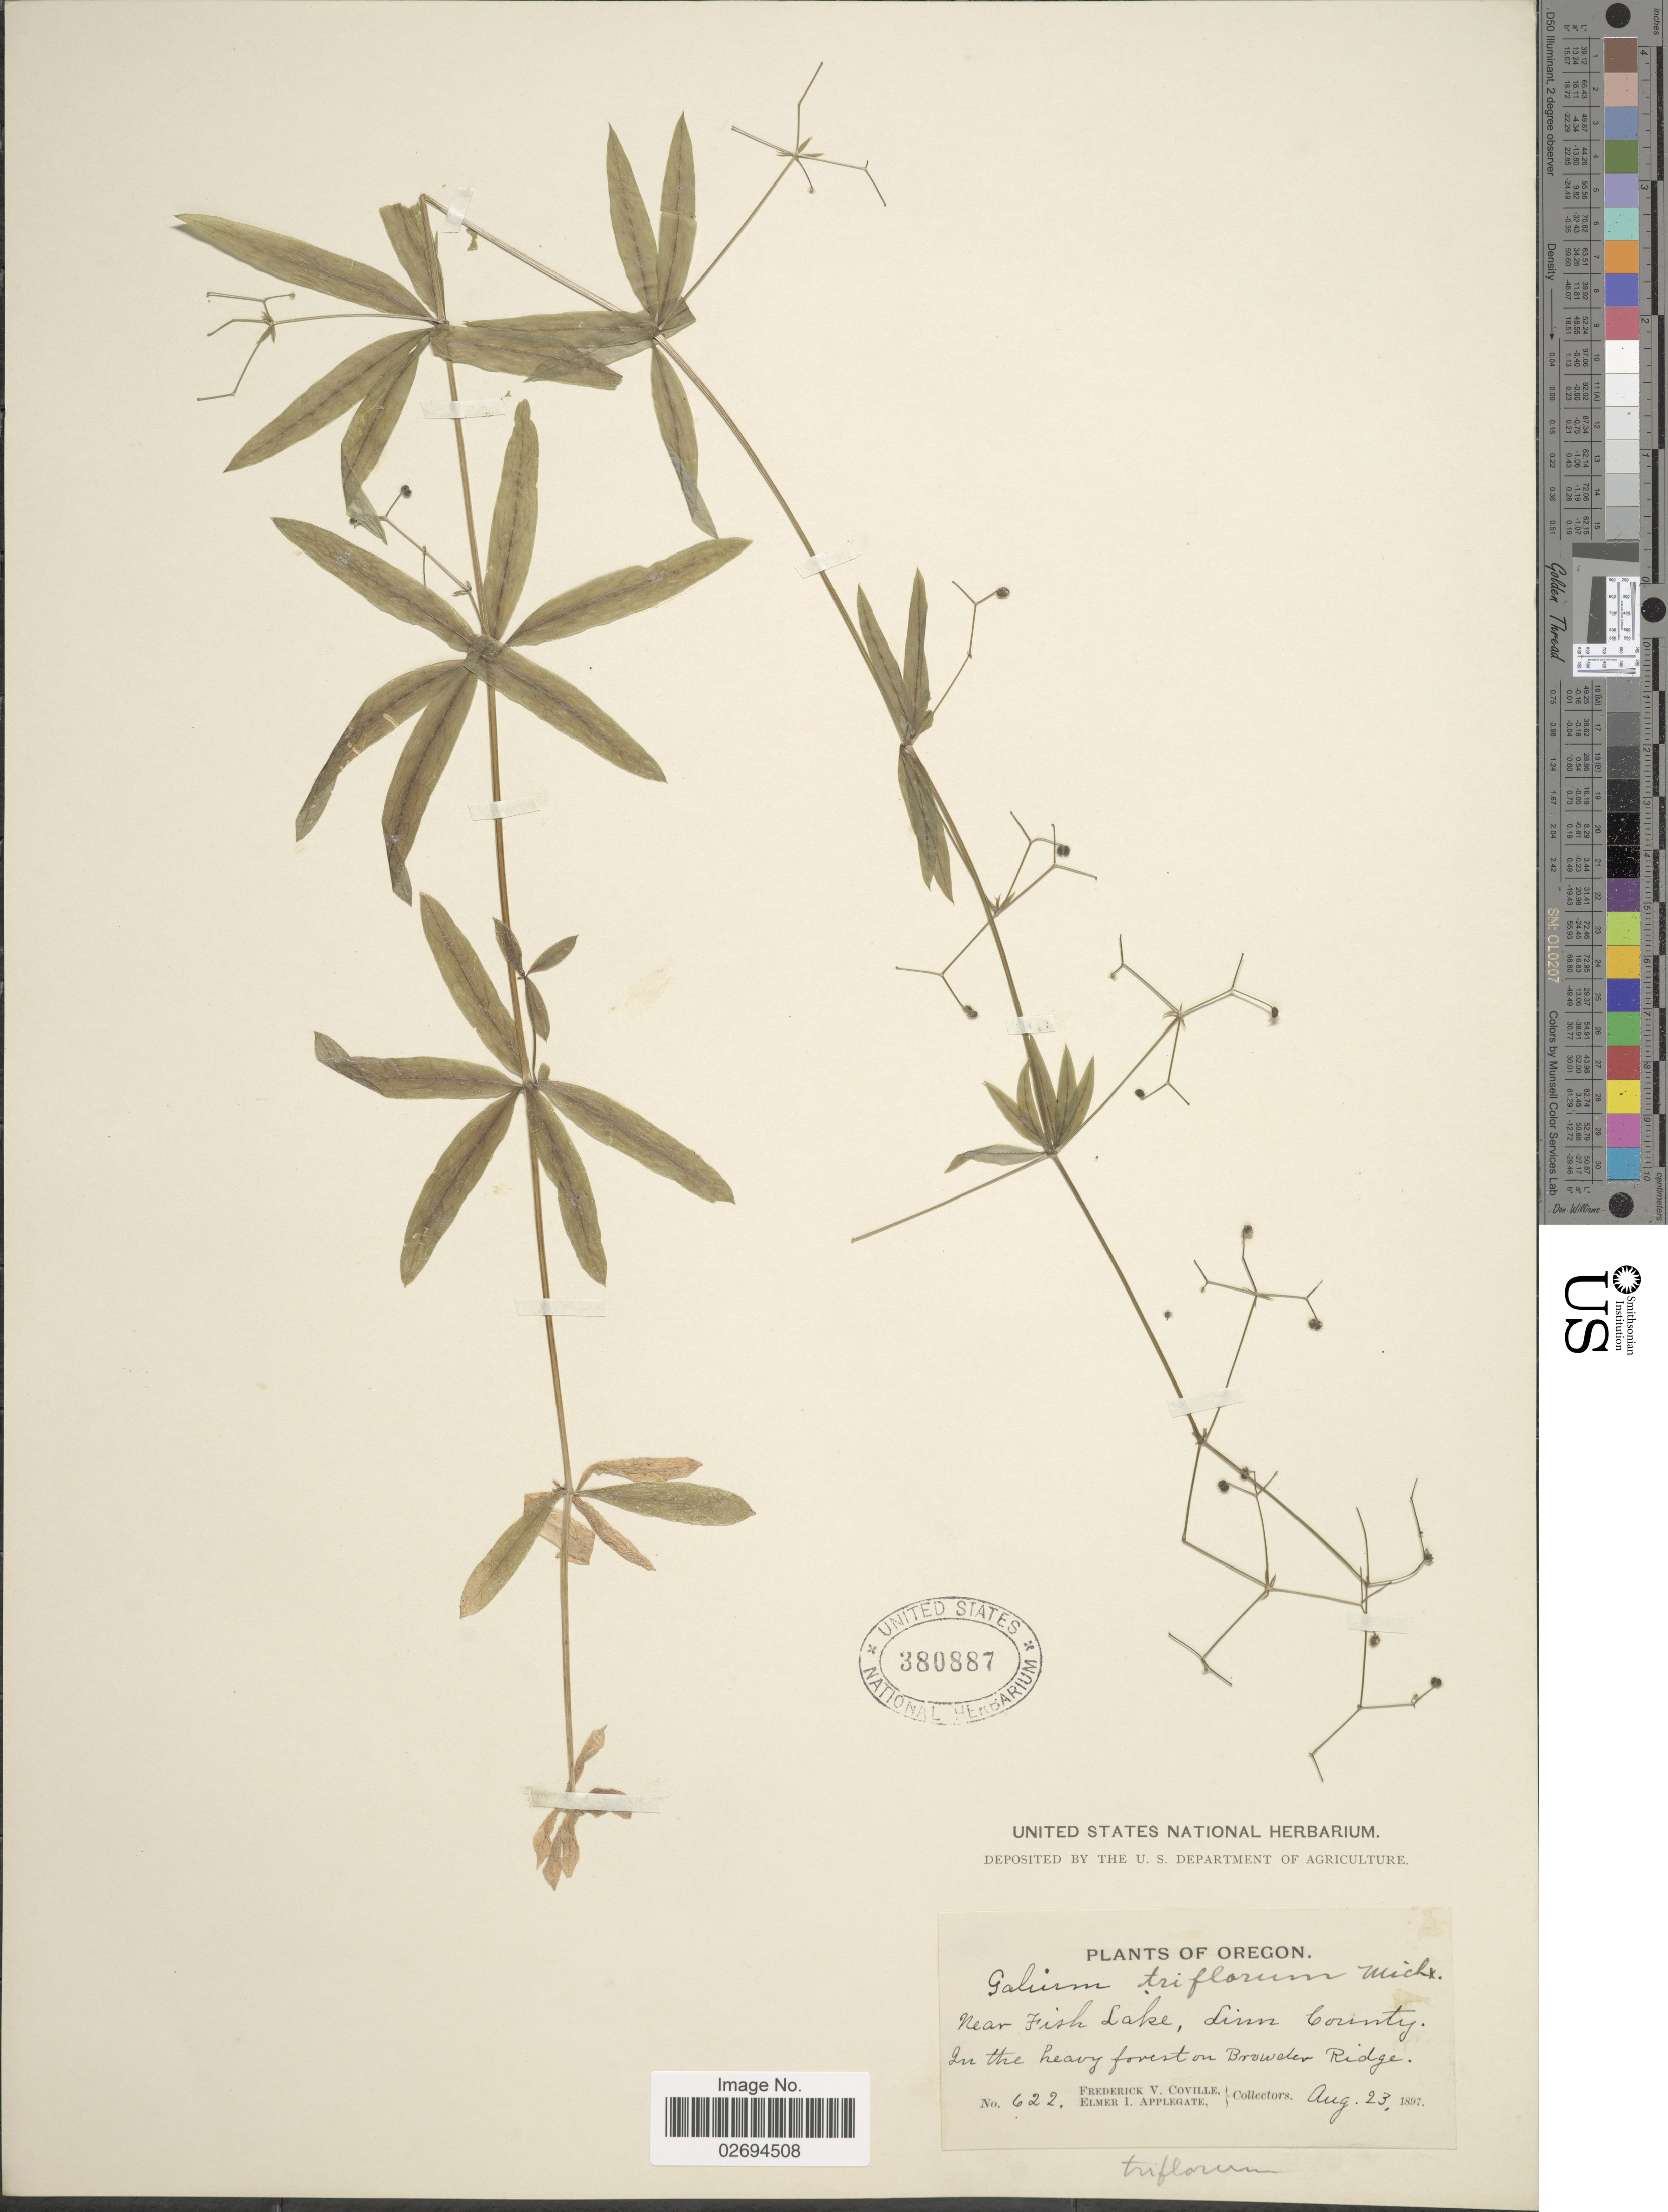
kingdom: Plantae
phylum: Tracheophyta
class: Magnoliopsida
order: Gentianales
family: Rubiaceae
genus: Galium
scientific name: Galium triflorum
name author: Michx.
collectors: F. V. Coville & E. I. Applegate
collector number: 622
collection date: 1897-08-23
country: United States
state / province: Oregon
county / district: Linn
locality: Near Fish Lake, Linn County. Browder Ridge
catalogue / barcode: US 380887